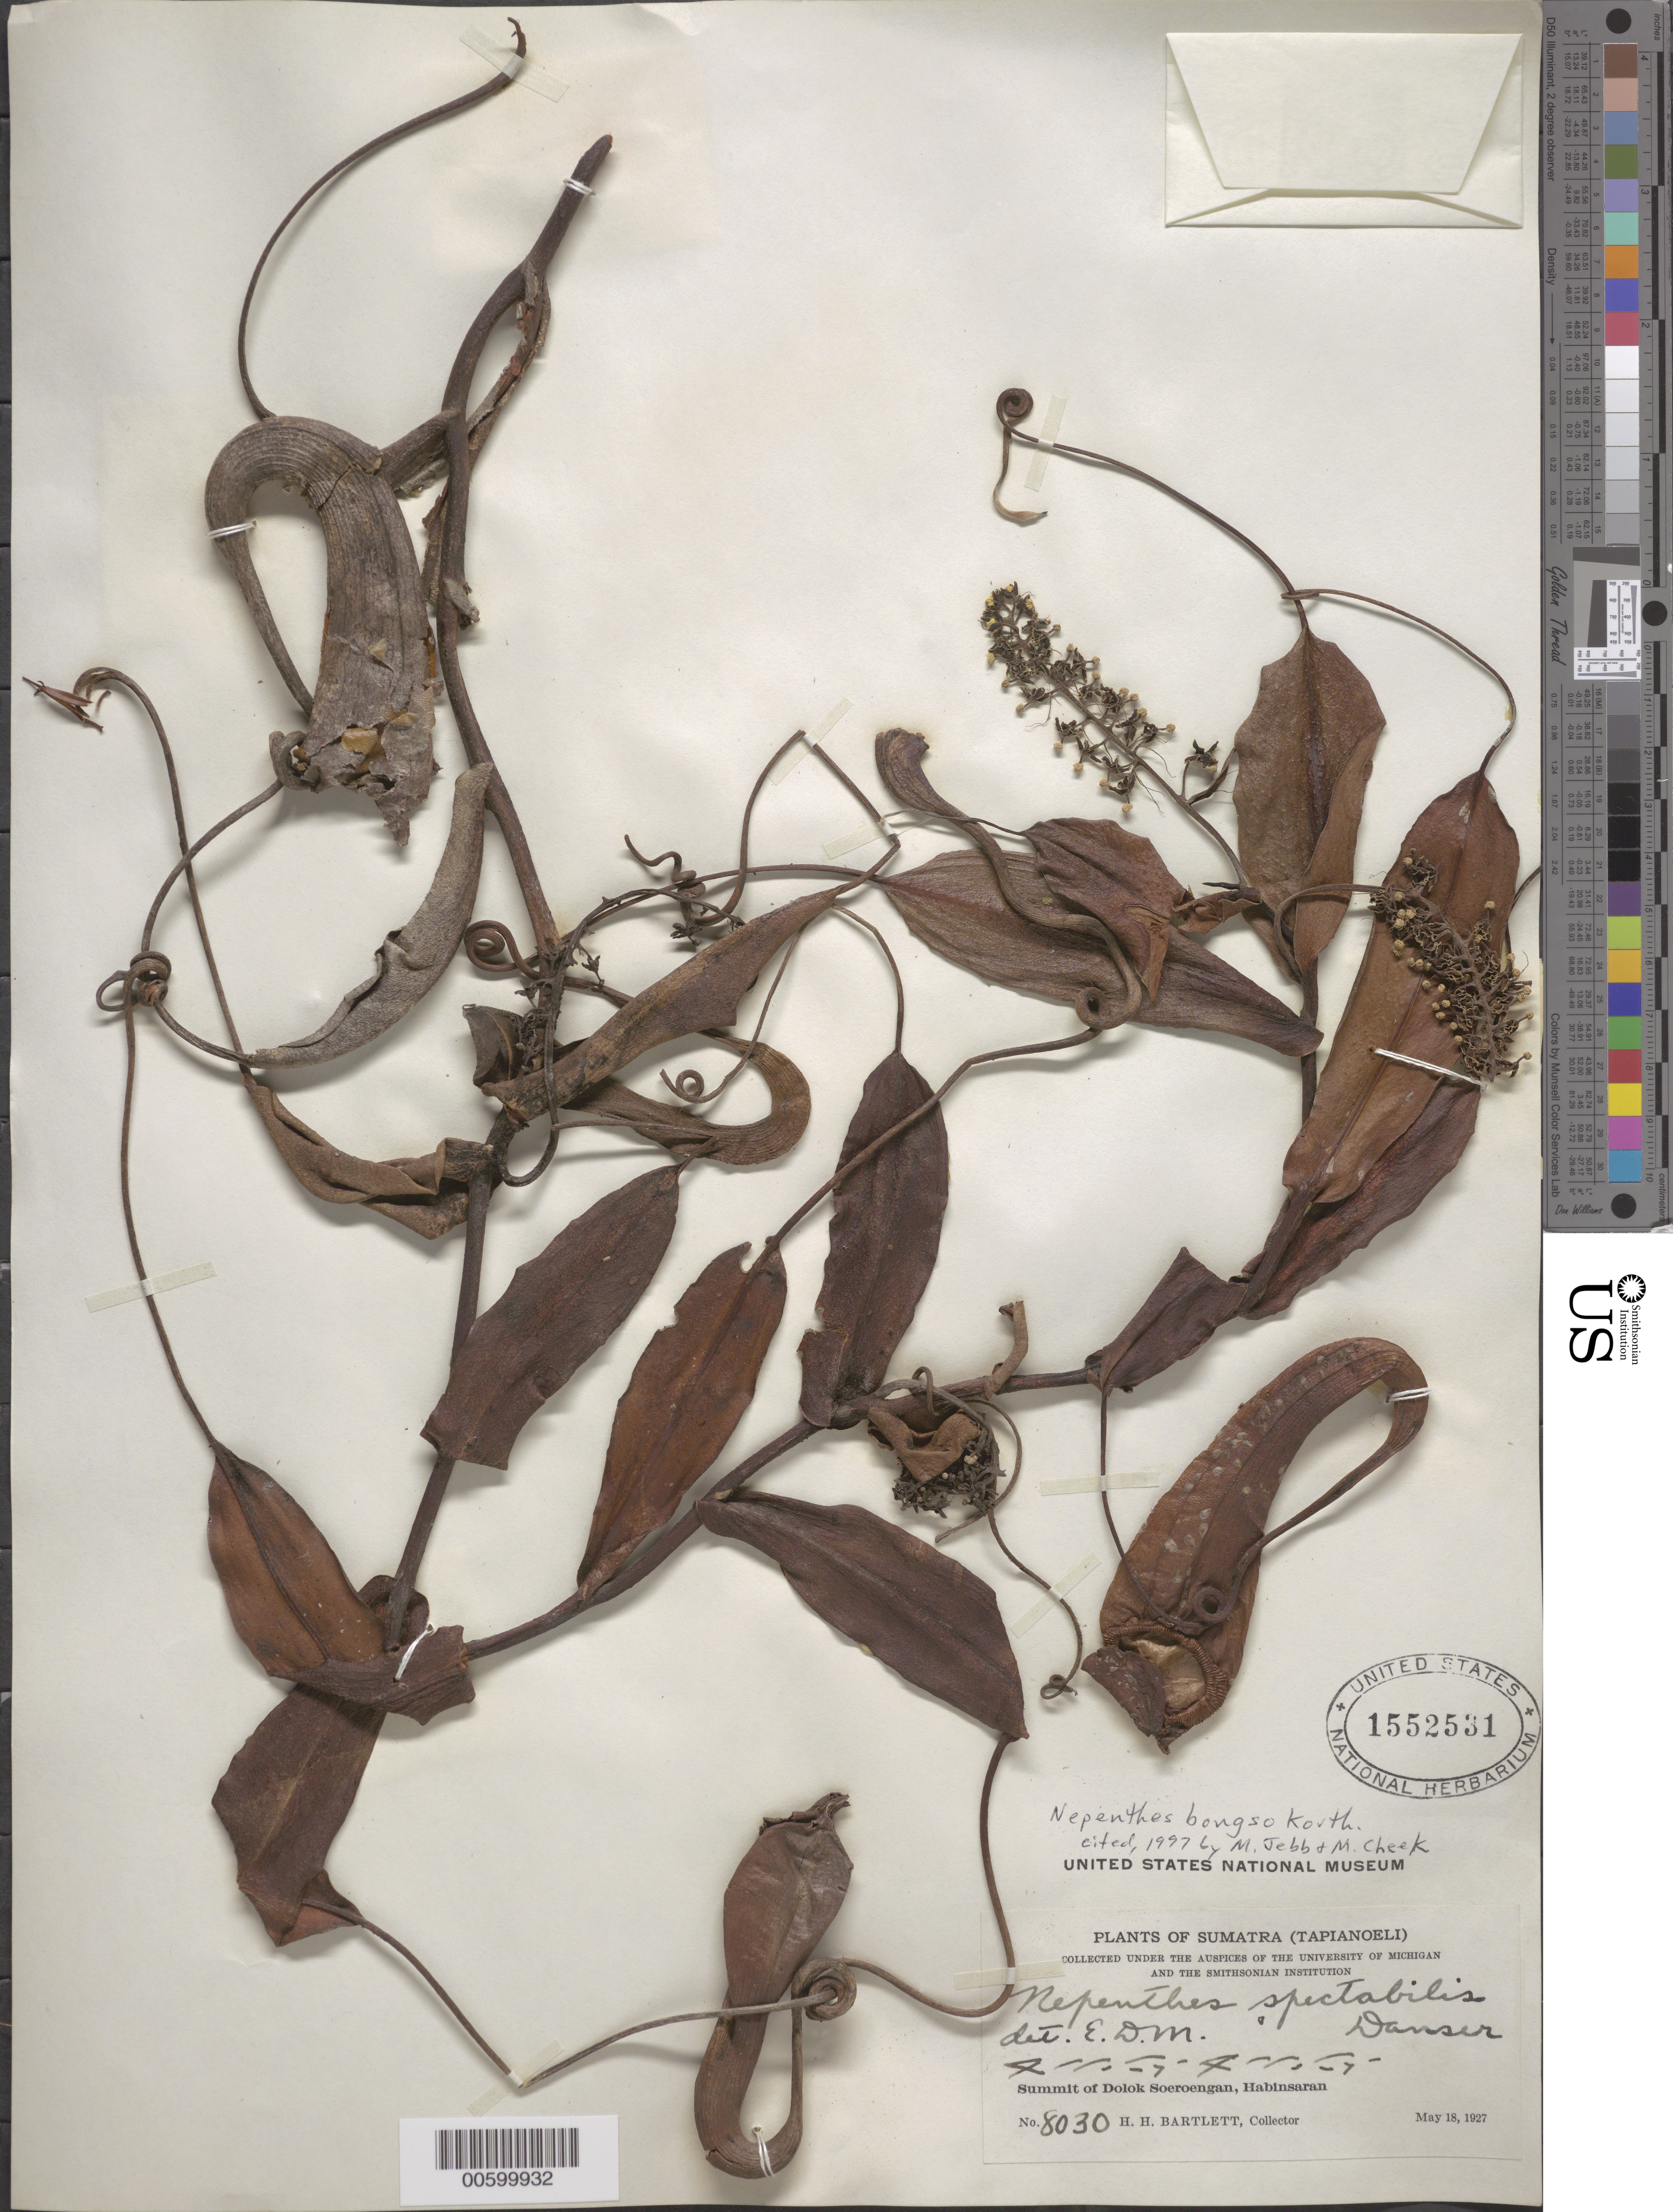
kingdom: Plantae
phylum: Tracheophyta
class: Magnoliopsida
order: Caryophyllales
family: Nepenthaceae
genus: Nepenthes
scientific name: Nepenthes bongso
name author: Korth.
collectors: H. H. Bartlett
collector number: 8030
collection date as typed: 18 May 1927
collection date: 1927-05-18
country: Indonesia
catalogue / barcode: US 1552531